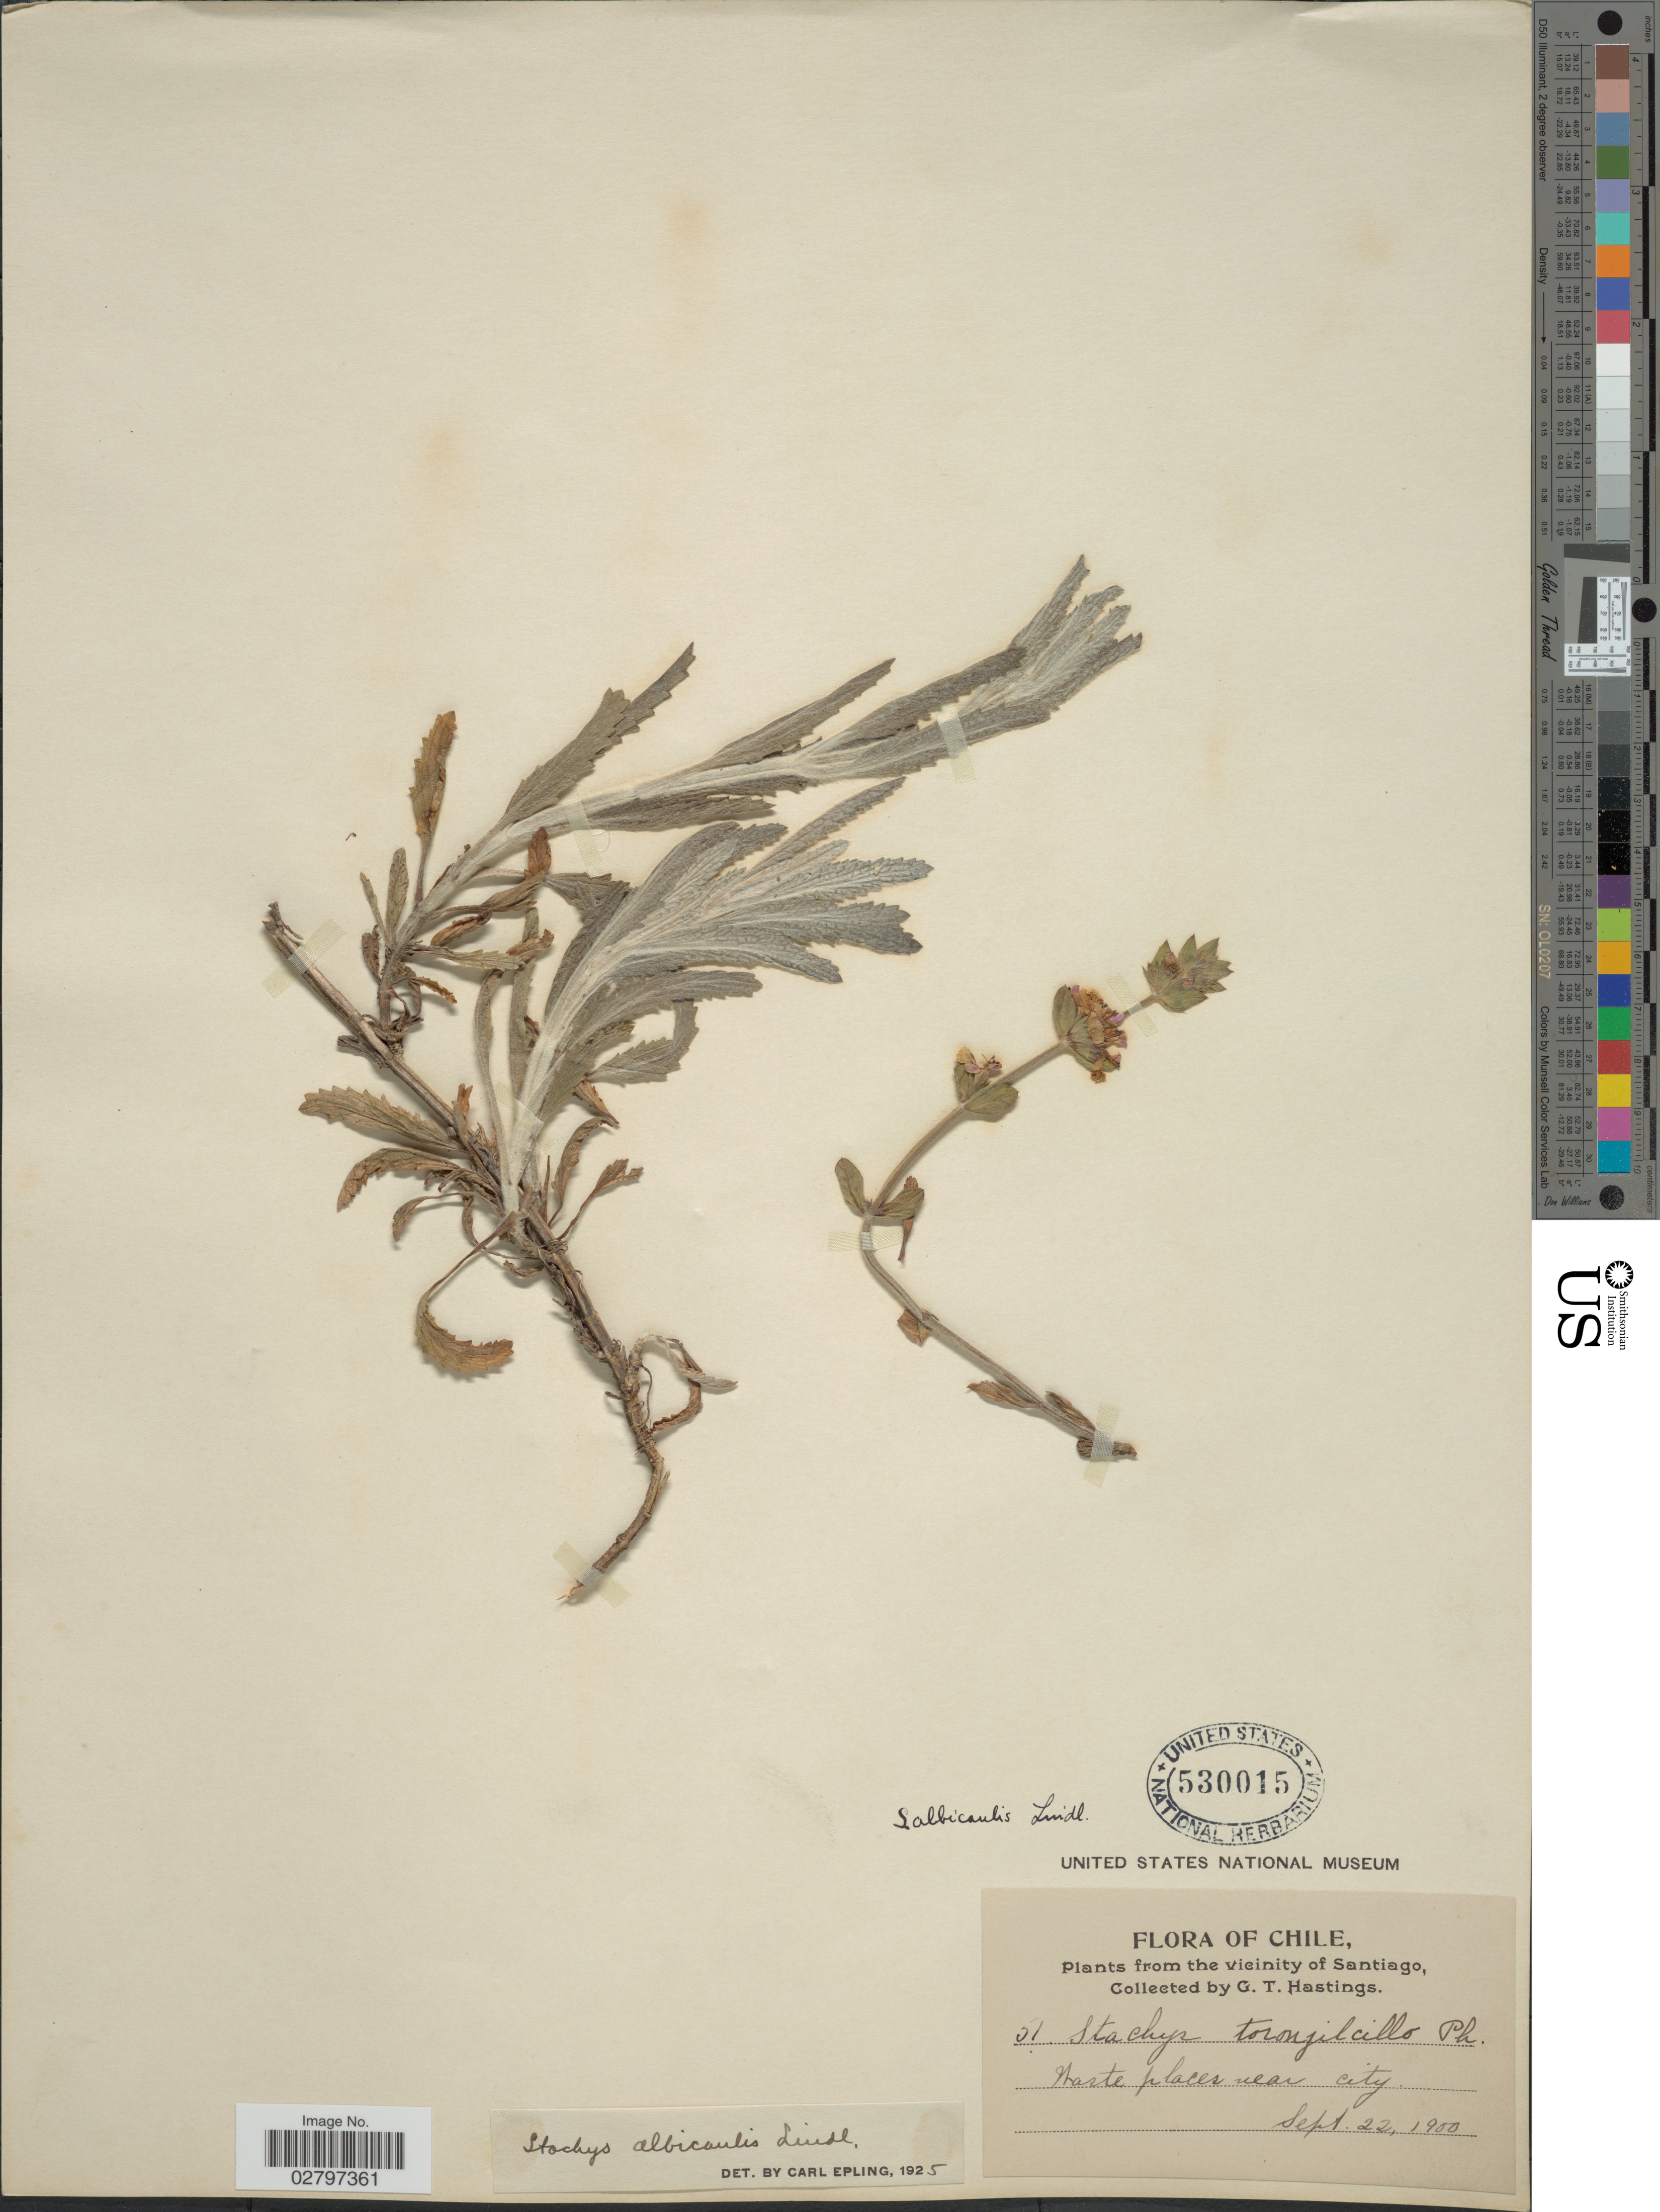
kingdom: Plantae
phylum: Tracheophyta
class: Magnoliopsida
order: Lamiales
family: Lamiaceae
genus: Stachys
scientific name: Stachys albicaulis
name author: Lindl.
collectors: G. Hastings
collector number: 51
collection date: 1900-09-22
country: Chile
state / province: Región Metropolitana (RM)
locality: Vicinity of Santiago, near city.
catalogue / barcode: US 530015